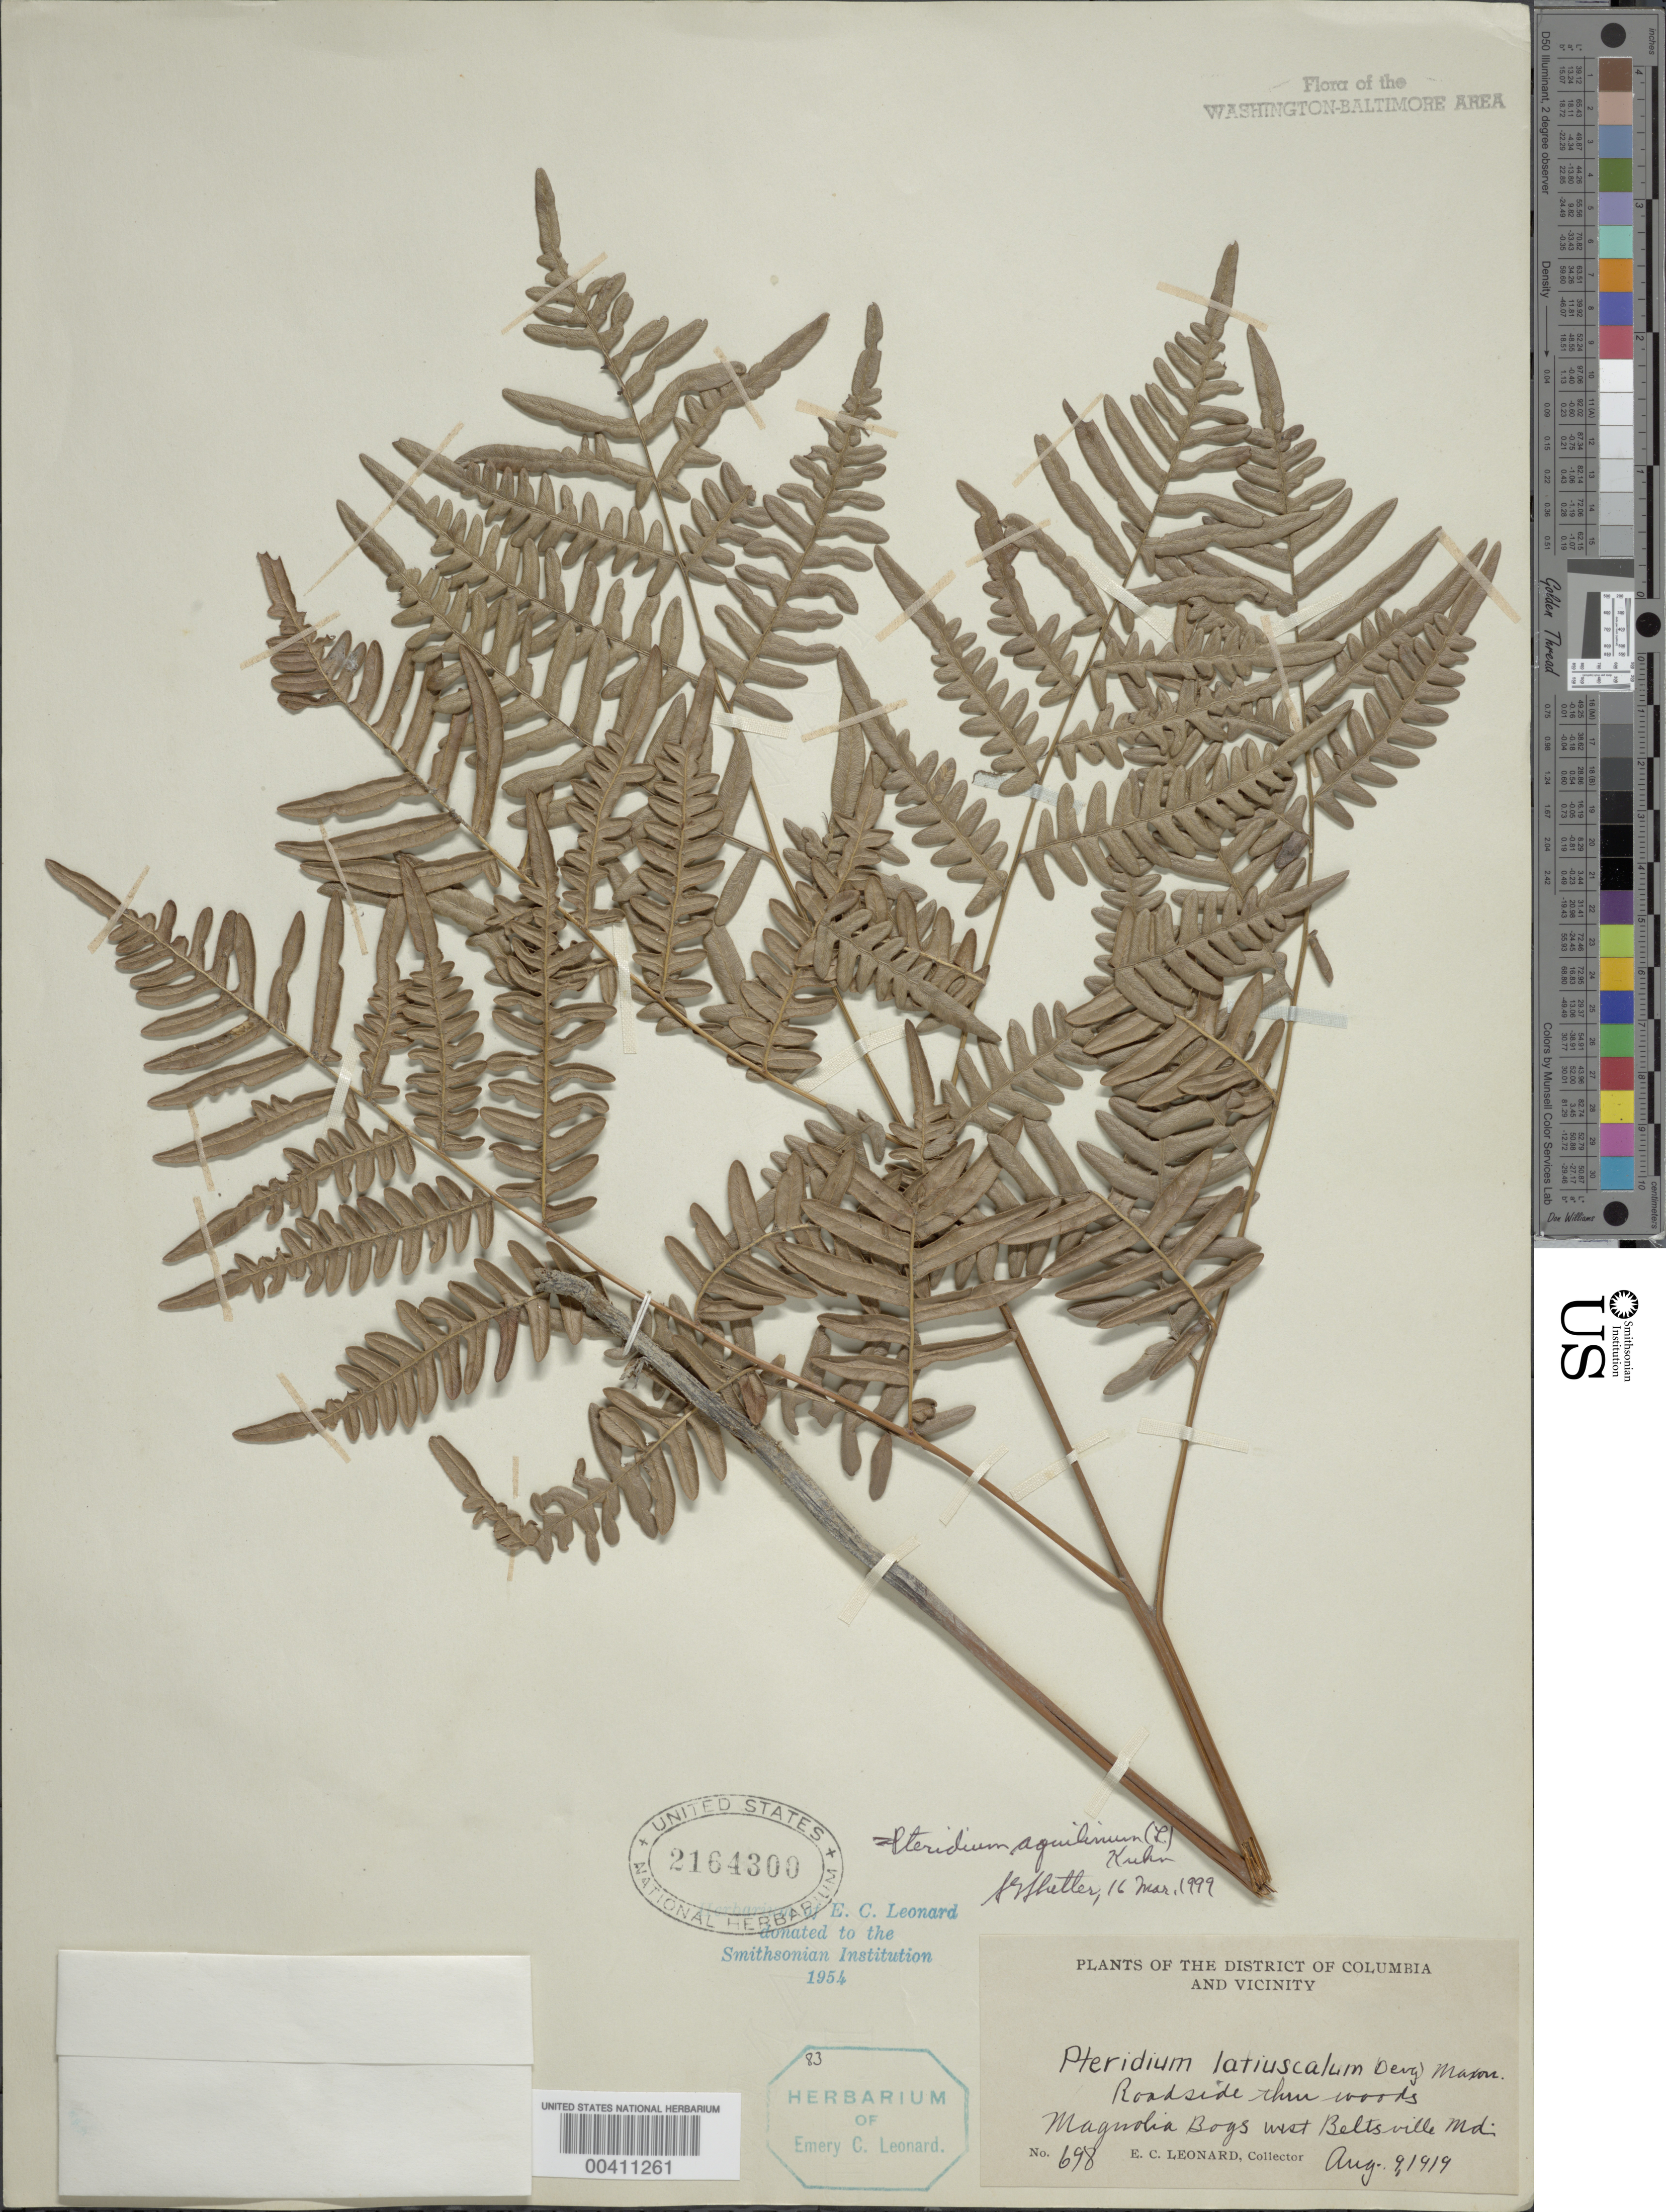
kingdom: Plantae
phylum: Tracheophyta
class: Polypodiopsida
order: Polypodiales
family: Dennstaedtiaceae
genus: Pteridium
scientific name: Pteridium aquilinum var. latiusculum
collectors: E. C. Leonard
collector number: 698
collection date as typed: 09 Aug 1919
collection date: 1919-08-09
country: United States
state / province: Maryland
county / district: Prince George's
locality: Magnolia Bogs, west of Beltsville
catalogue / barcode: US 2164300